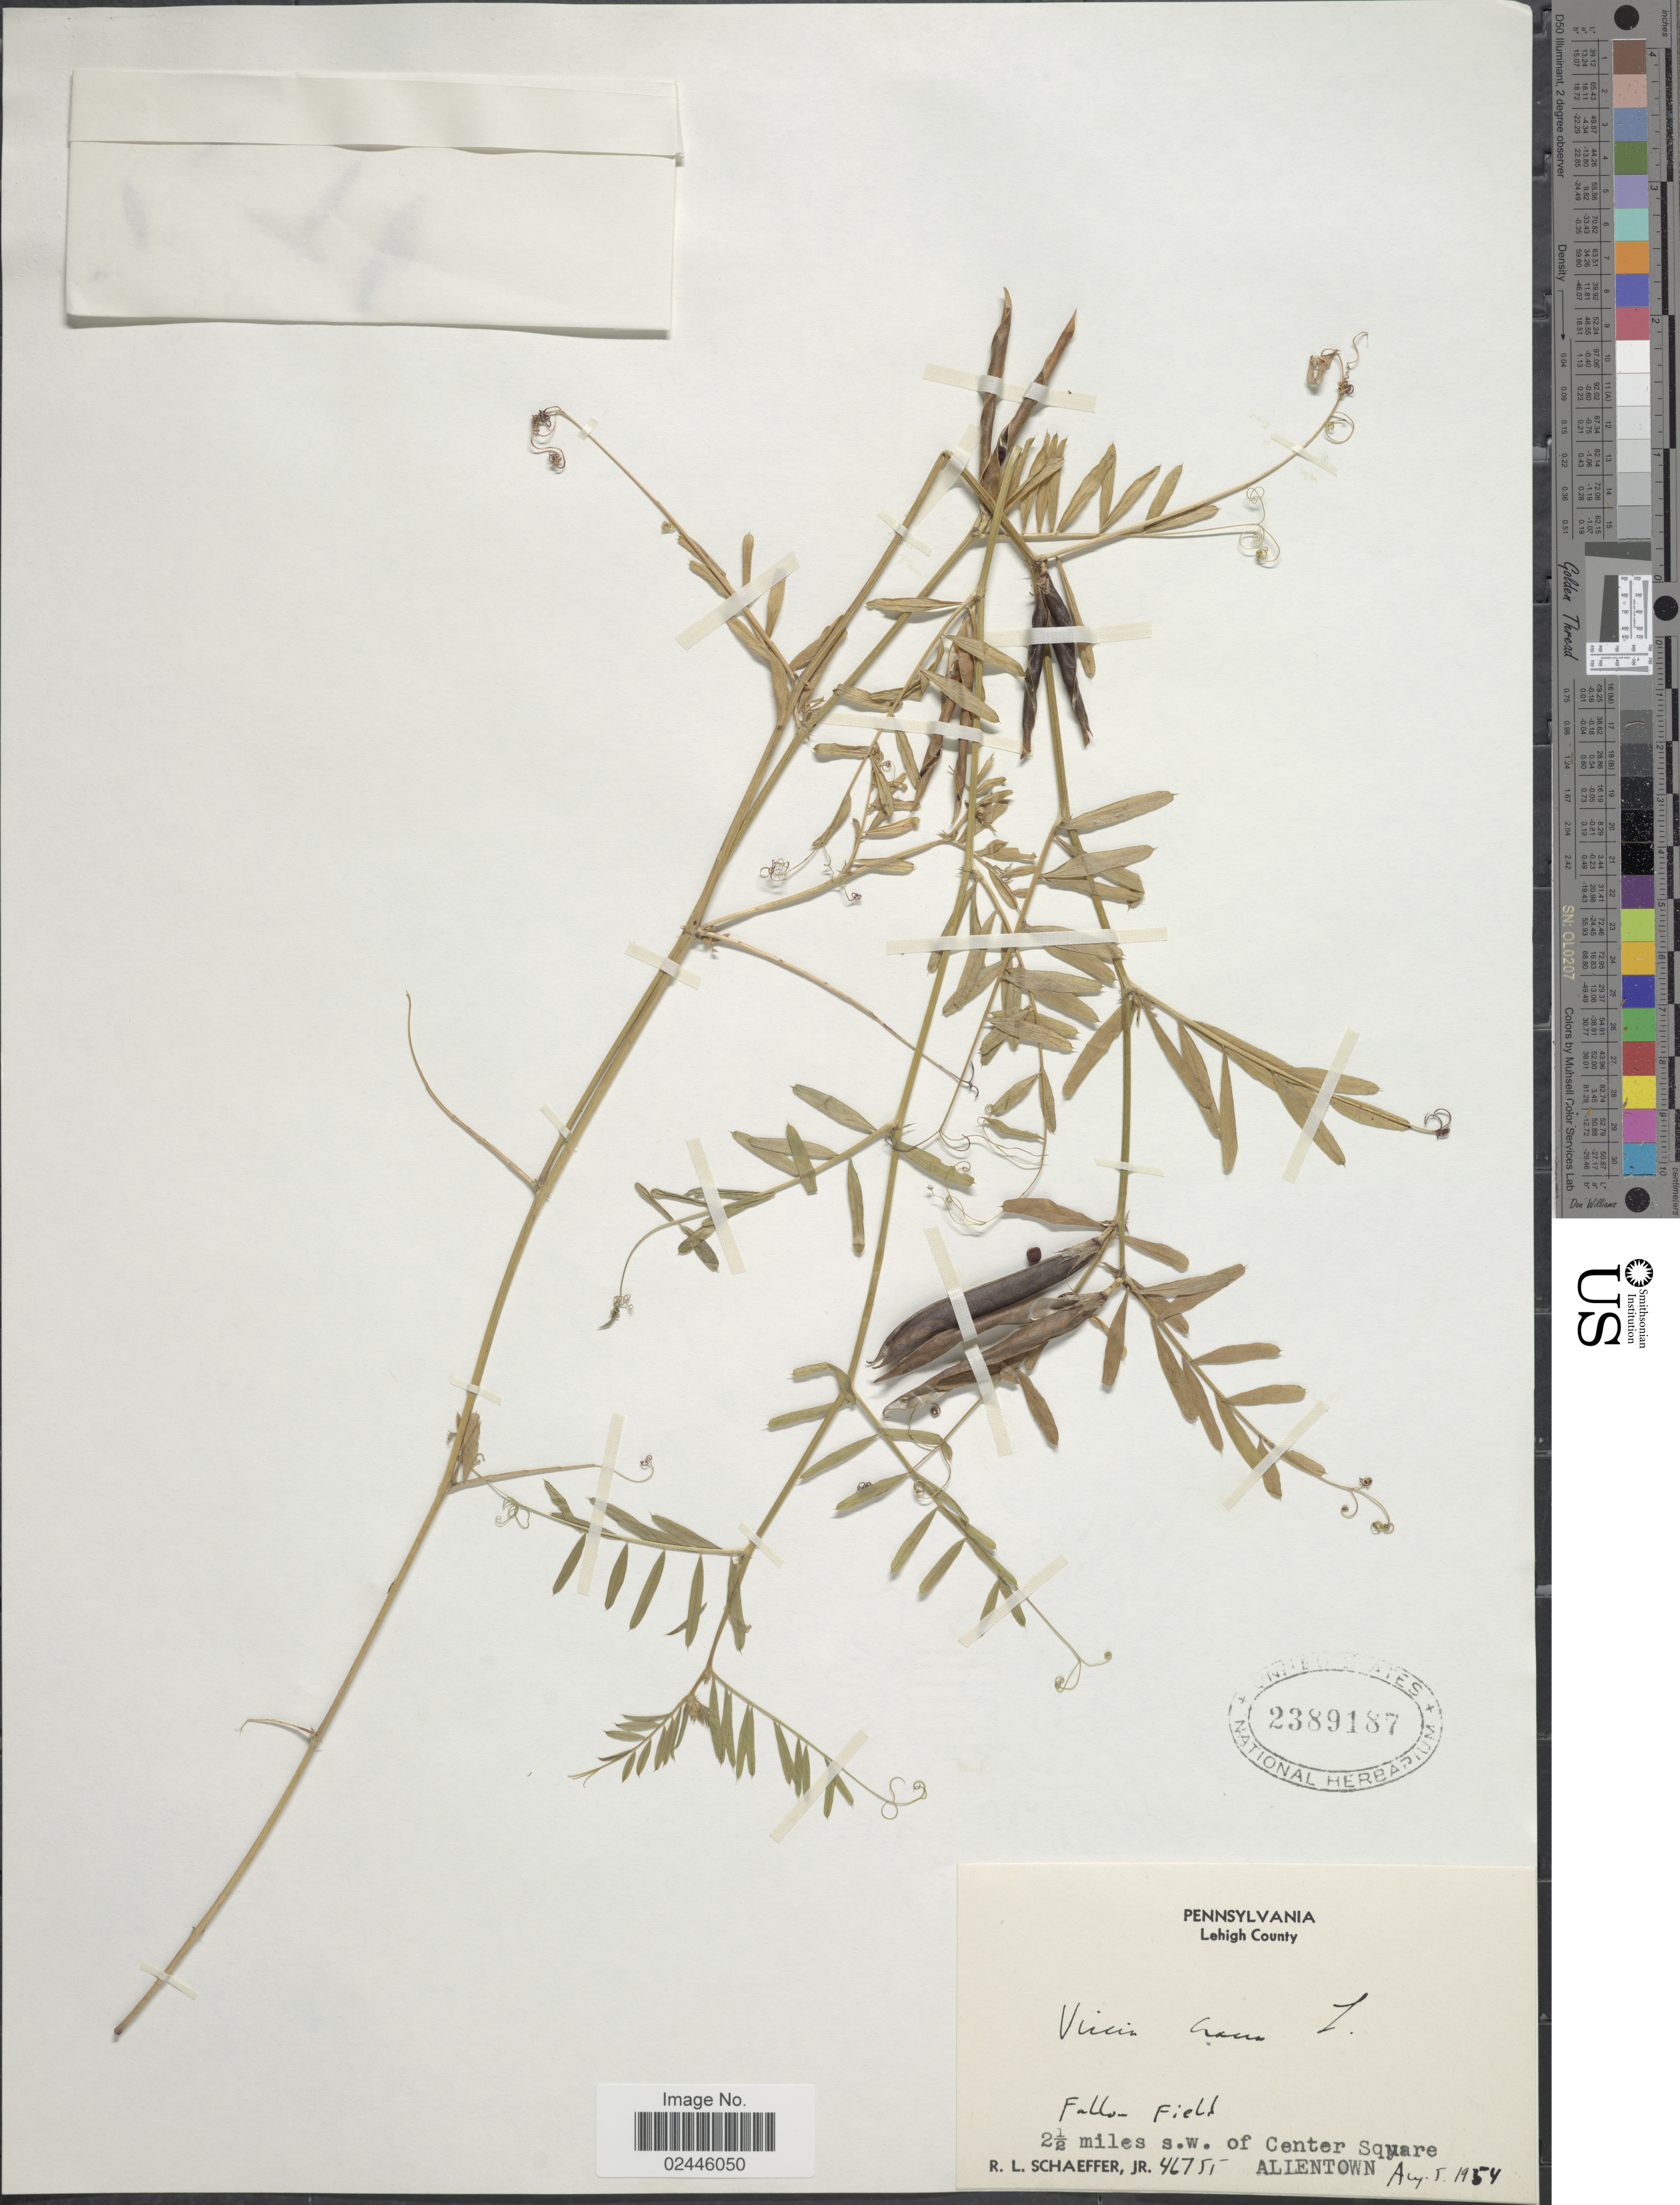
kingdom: Plantae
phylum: Tracheophyta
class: Magnoliopsida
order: Fabales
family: Fabaceae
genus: Vicia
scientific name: Vicia cracca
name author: L.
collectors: R. L. Schaeffer Jr.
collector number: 46755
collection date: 1954-08-05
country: United States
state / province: Pennsylvania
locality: Lehigh County, Fallow Field, 2 1/2 miles s.w. of Center Square, Allentown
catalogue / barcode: US 2389187